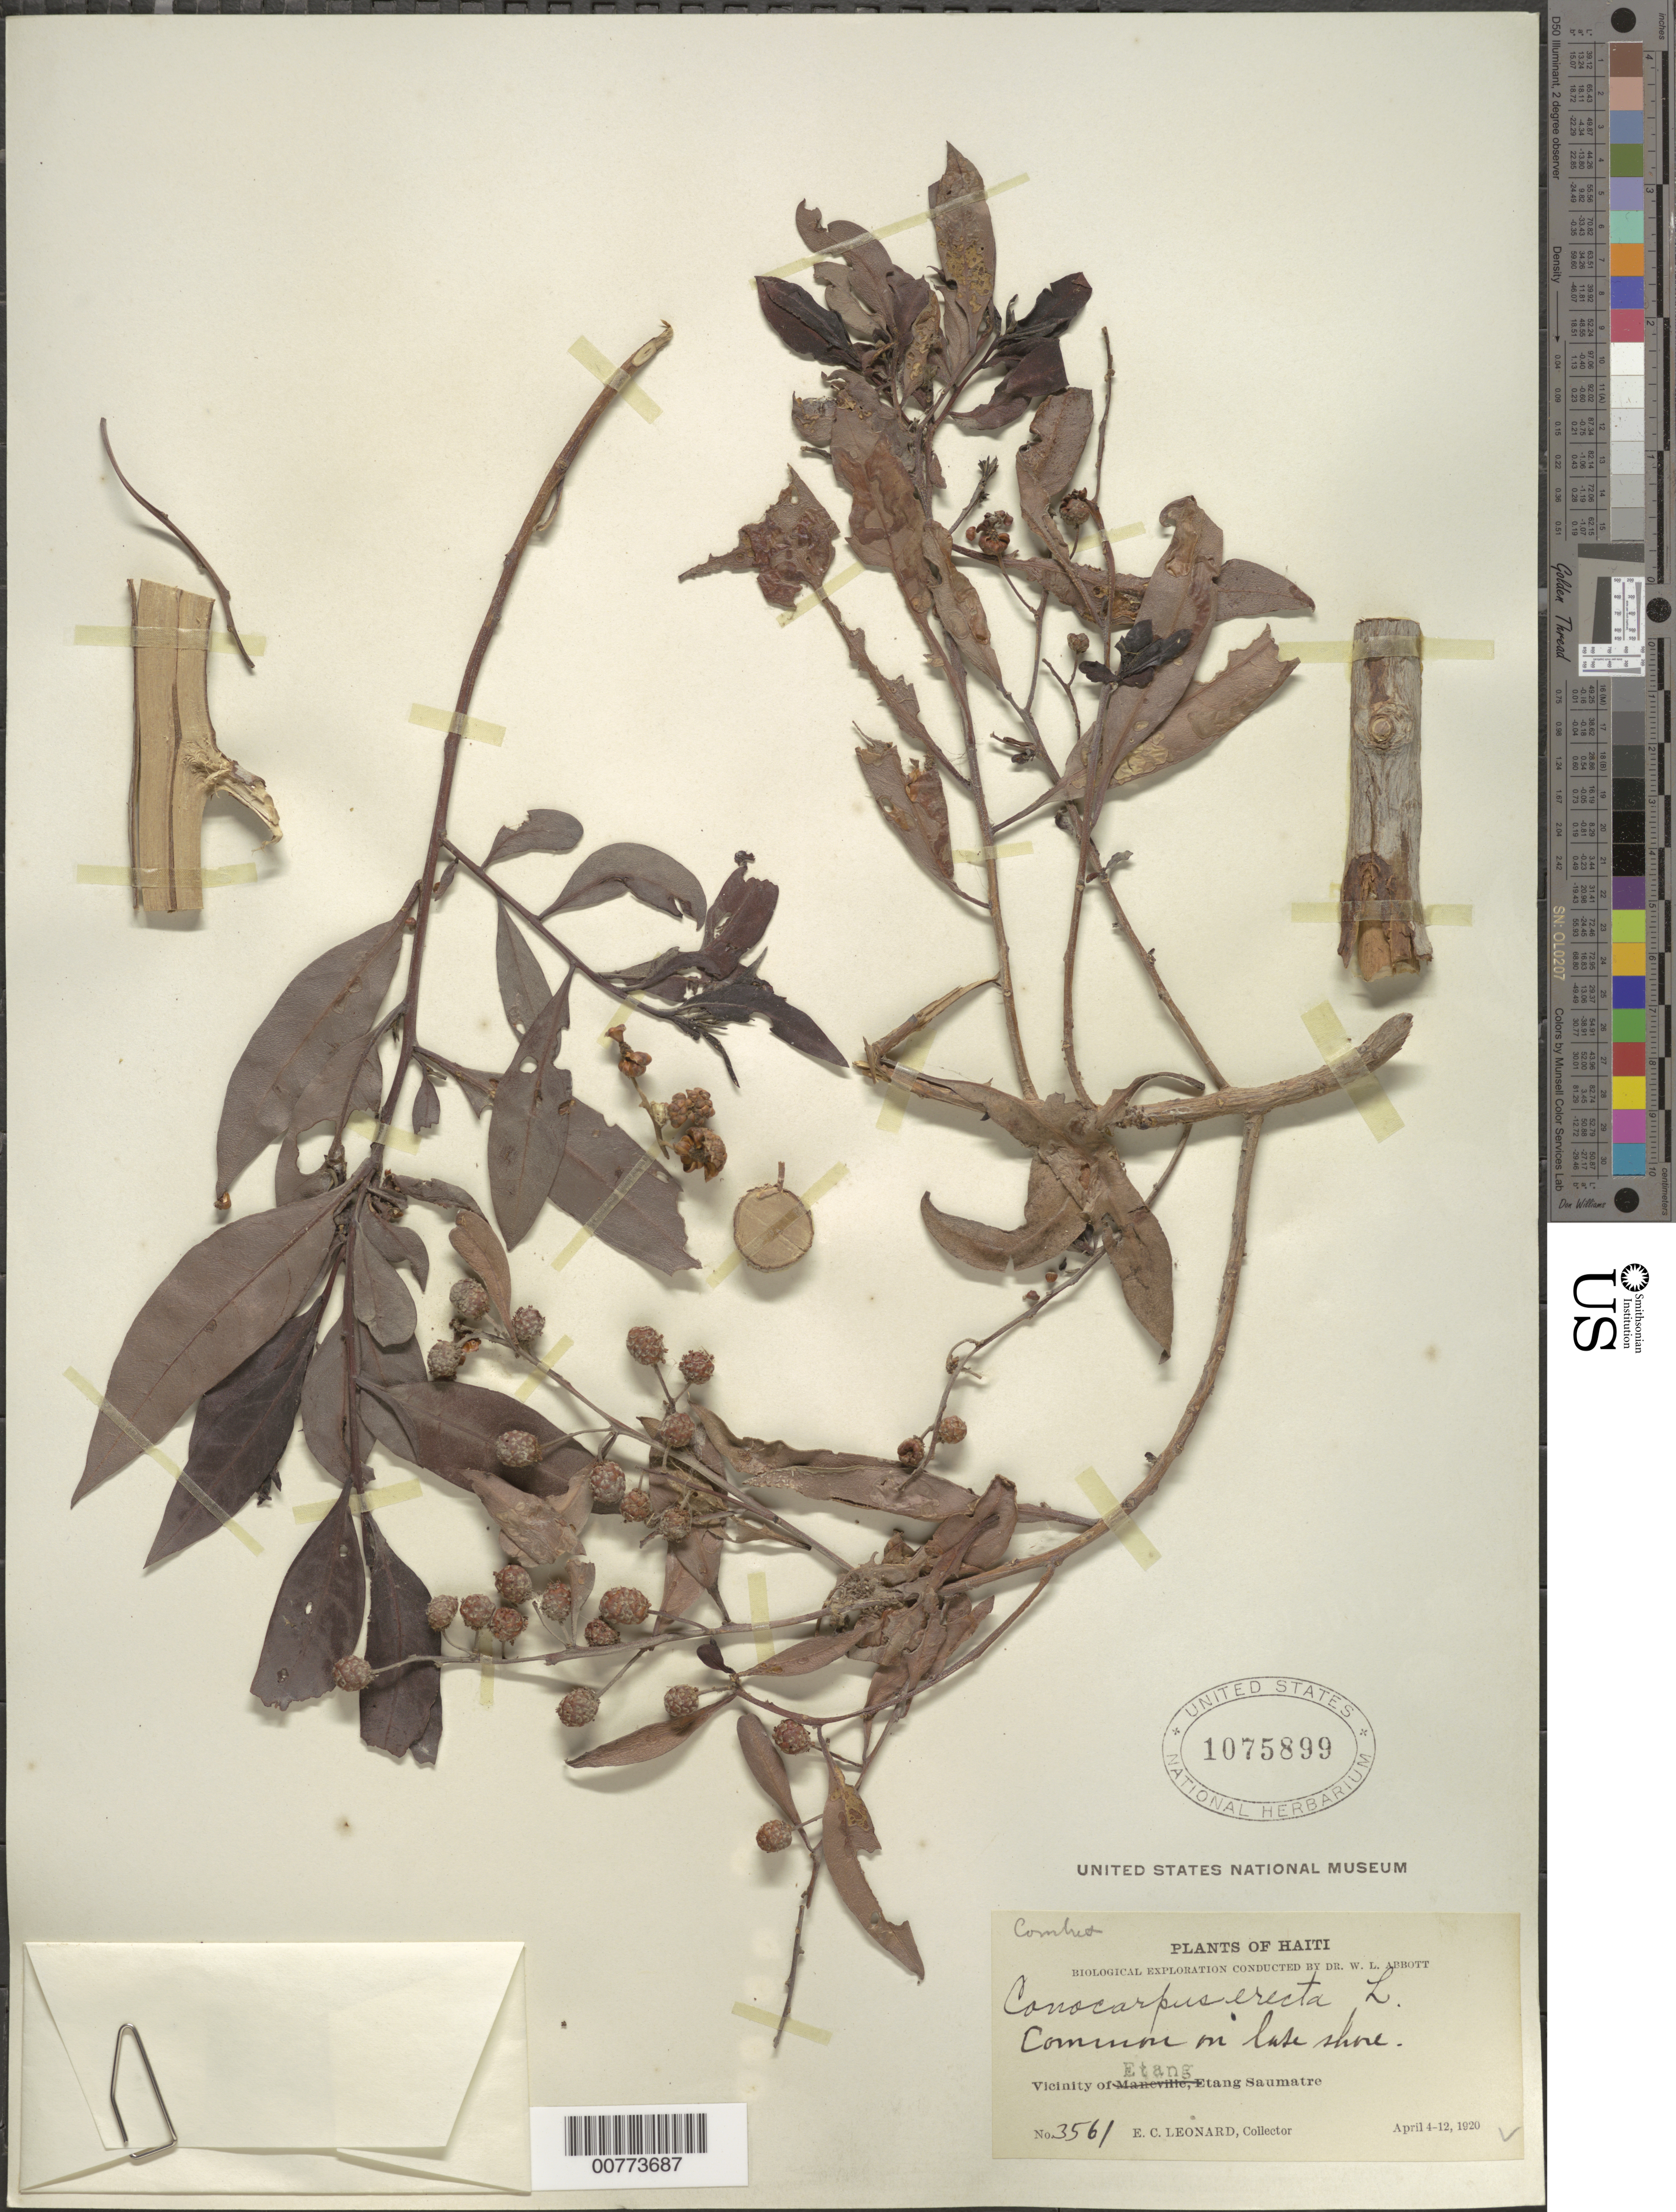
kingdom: Plantae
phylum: Tracheophyta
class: Magnoliopsida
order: Myrtales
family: Combretaceae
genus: Conocarpus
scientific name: Conocarpus erectus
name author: L.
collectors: E. C. Leonard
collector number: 3561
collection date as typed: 04 Apr 1920 to 12 Apr 1920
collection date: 1920-04-04/1920-04-12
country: Haiti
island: Hispaniola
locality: Etang Saumatre, vicinity of Etang.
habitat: Lake shore.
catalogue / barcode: US 1075899